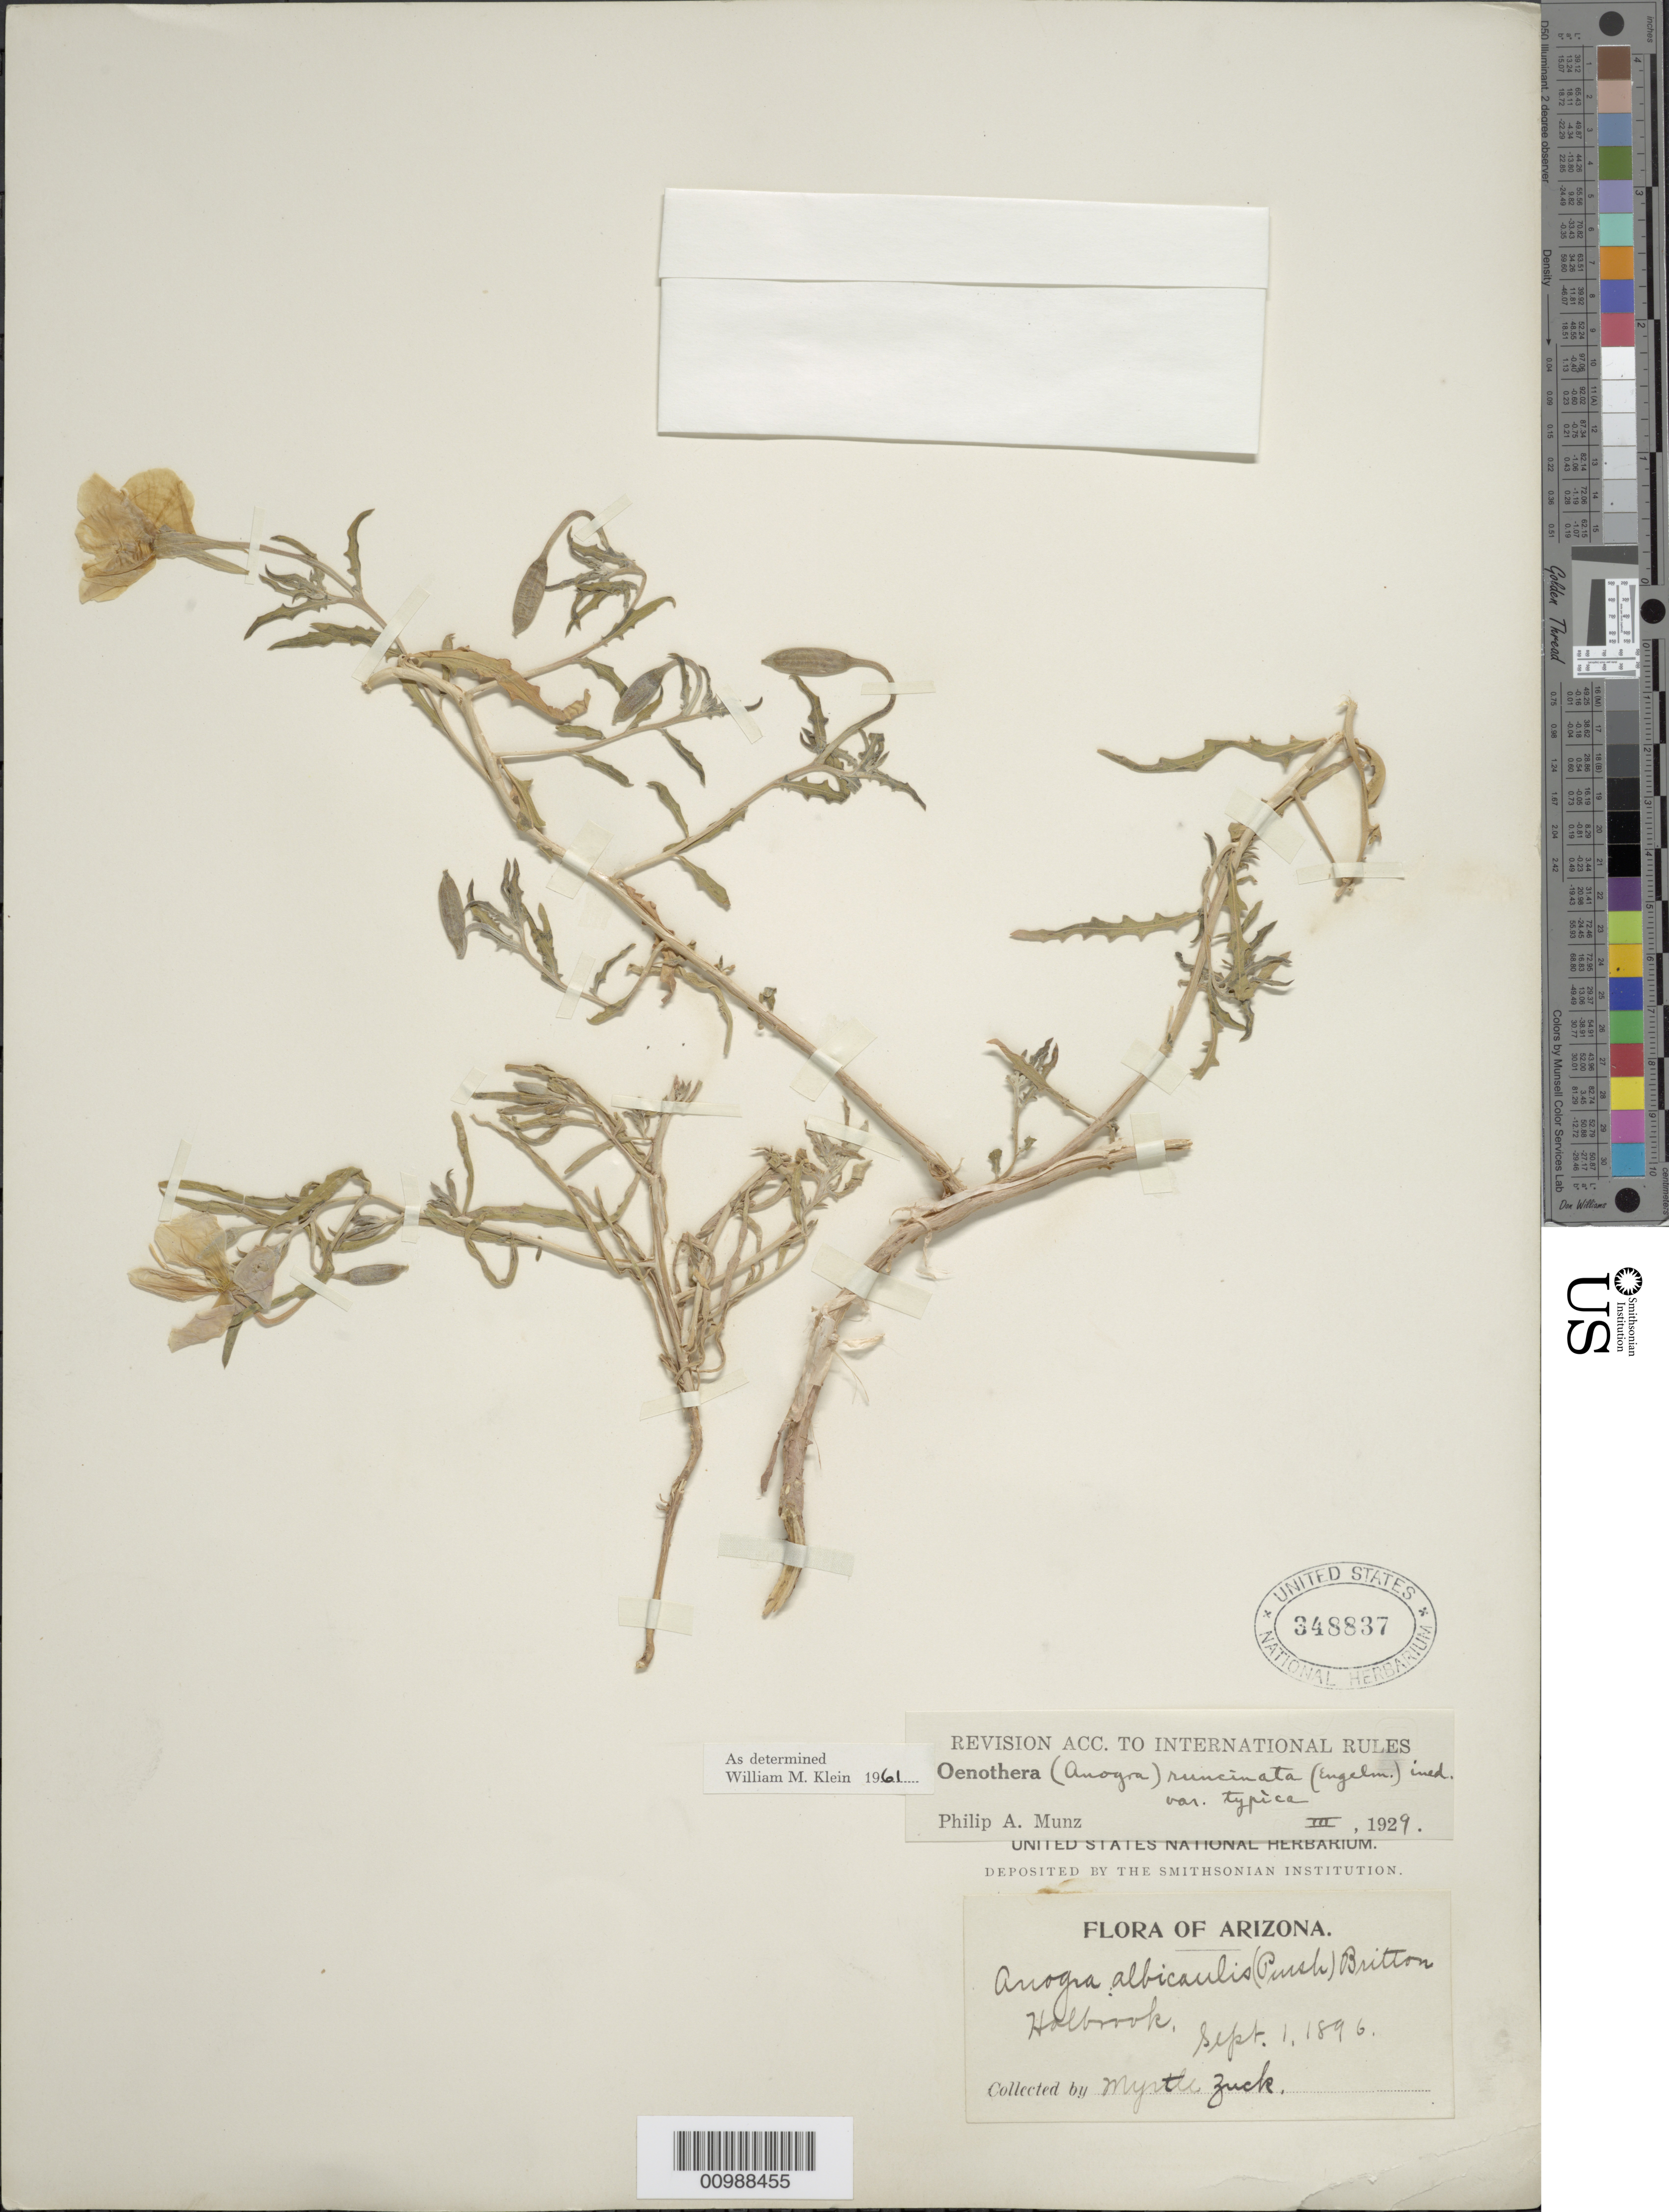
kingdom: Plantae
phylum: Tracheophyta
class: Magnoliopsida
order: Myrtales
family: Onagraceae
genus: Oenothera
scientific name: Oenothera pallida subsp. runcinata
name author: (Engelm.) Munz & W.M. Klein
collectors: M. Zuck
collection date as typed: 01 Sep 1896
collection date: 1896-09-01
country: United States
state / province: Arizona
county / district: Navajo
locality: Holbrook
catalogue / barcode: US 348837